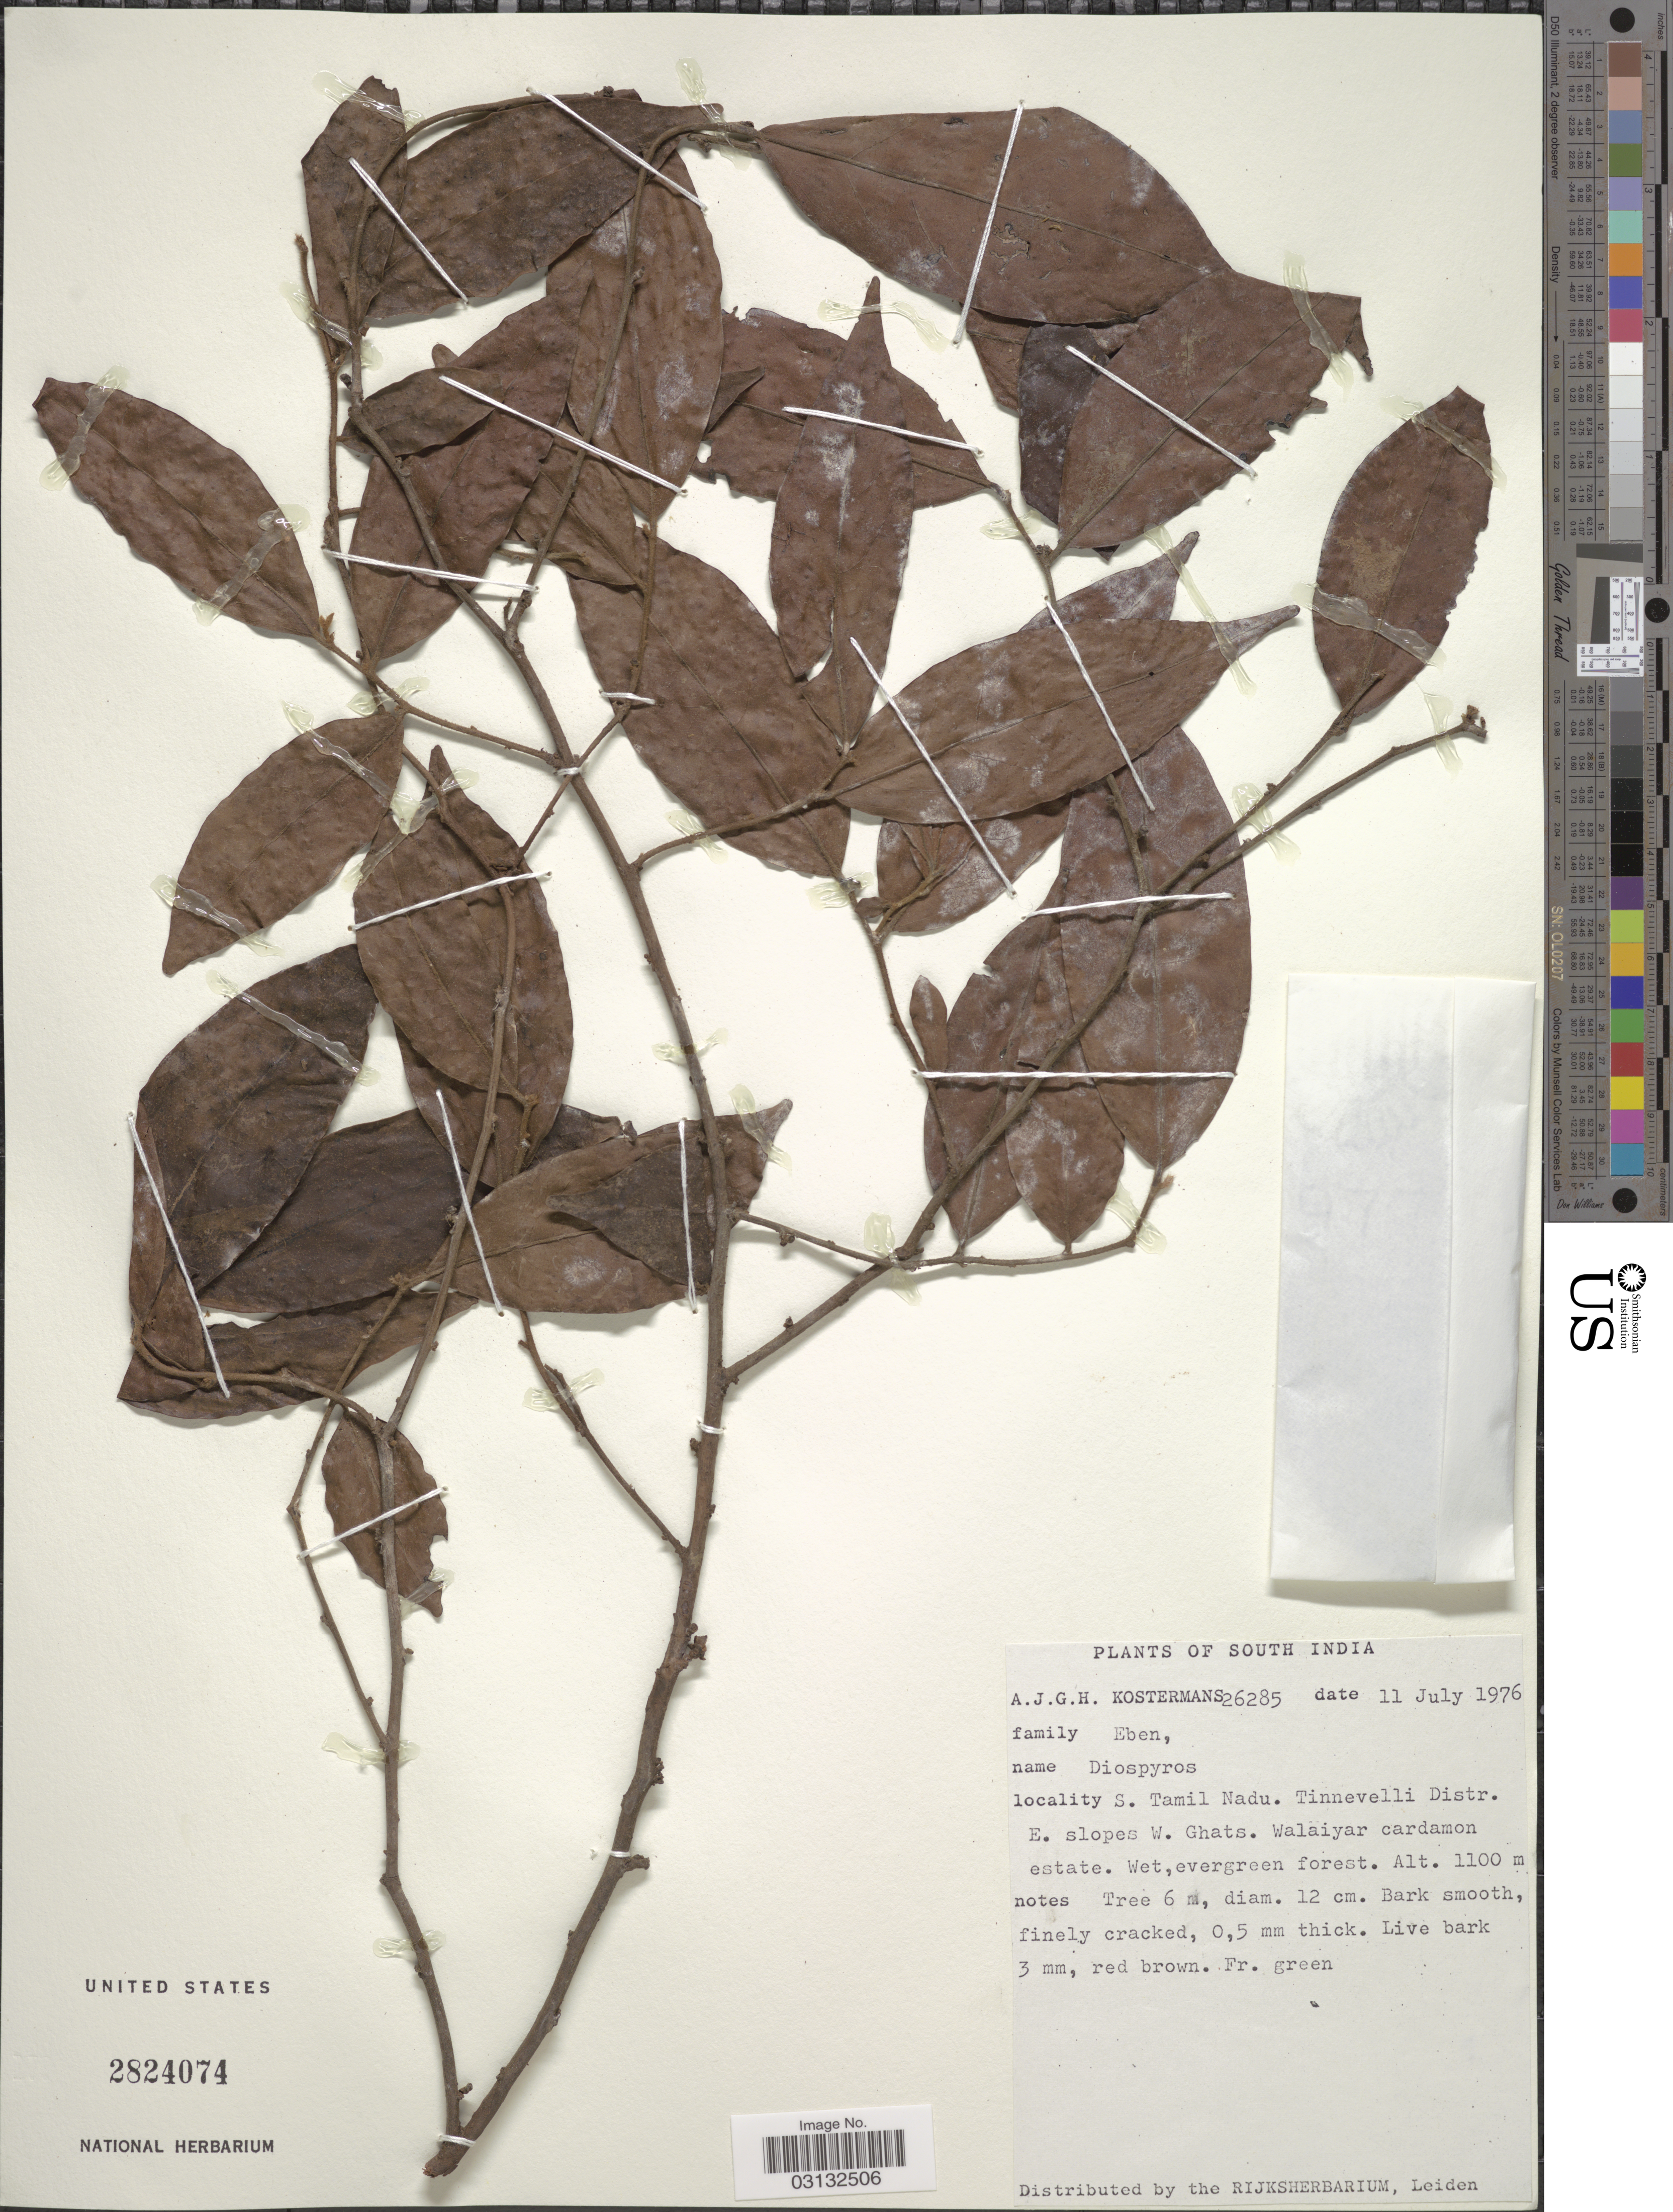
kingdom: Plantae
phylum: Tracheophyta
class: Magnoliopsida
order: Ericales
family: Ebenaceae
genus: Diospyros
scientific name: Diospyros sp.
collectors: A. J. G. Kostermans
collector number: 26285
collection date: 1976-07-11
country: India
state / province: Tamil Nadu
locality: South India. S. Tamil Nadu. Tinnevelli Distr. E. slopes W. Ghats. Walaiyar cardamon estate.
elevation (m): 1100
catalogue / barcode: US 2824074